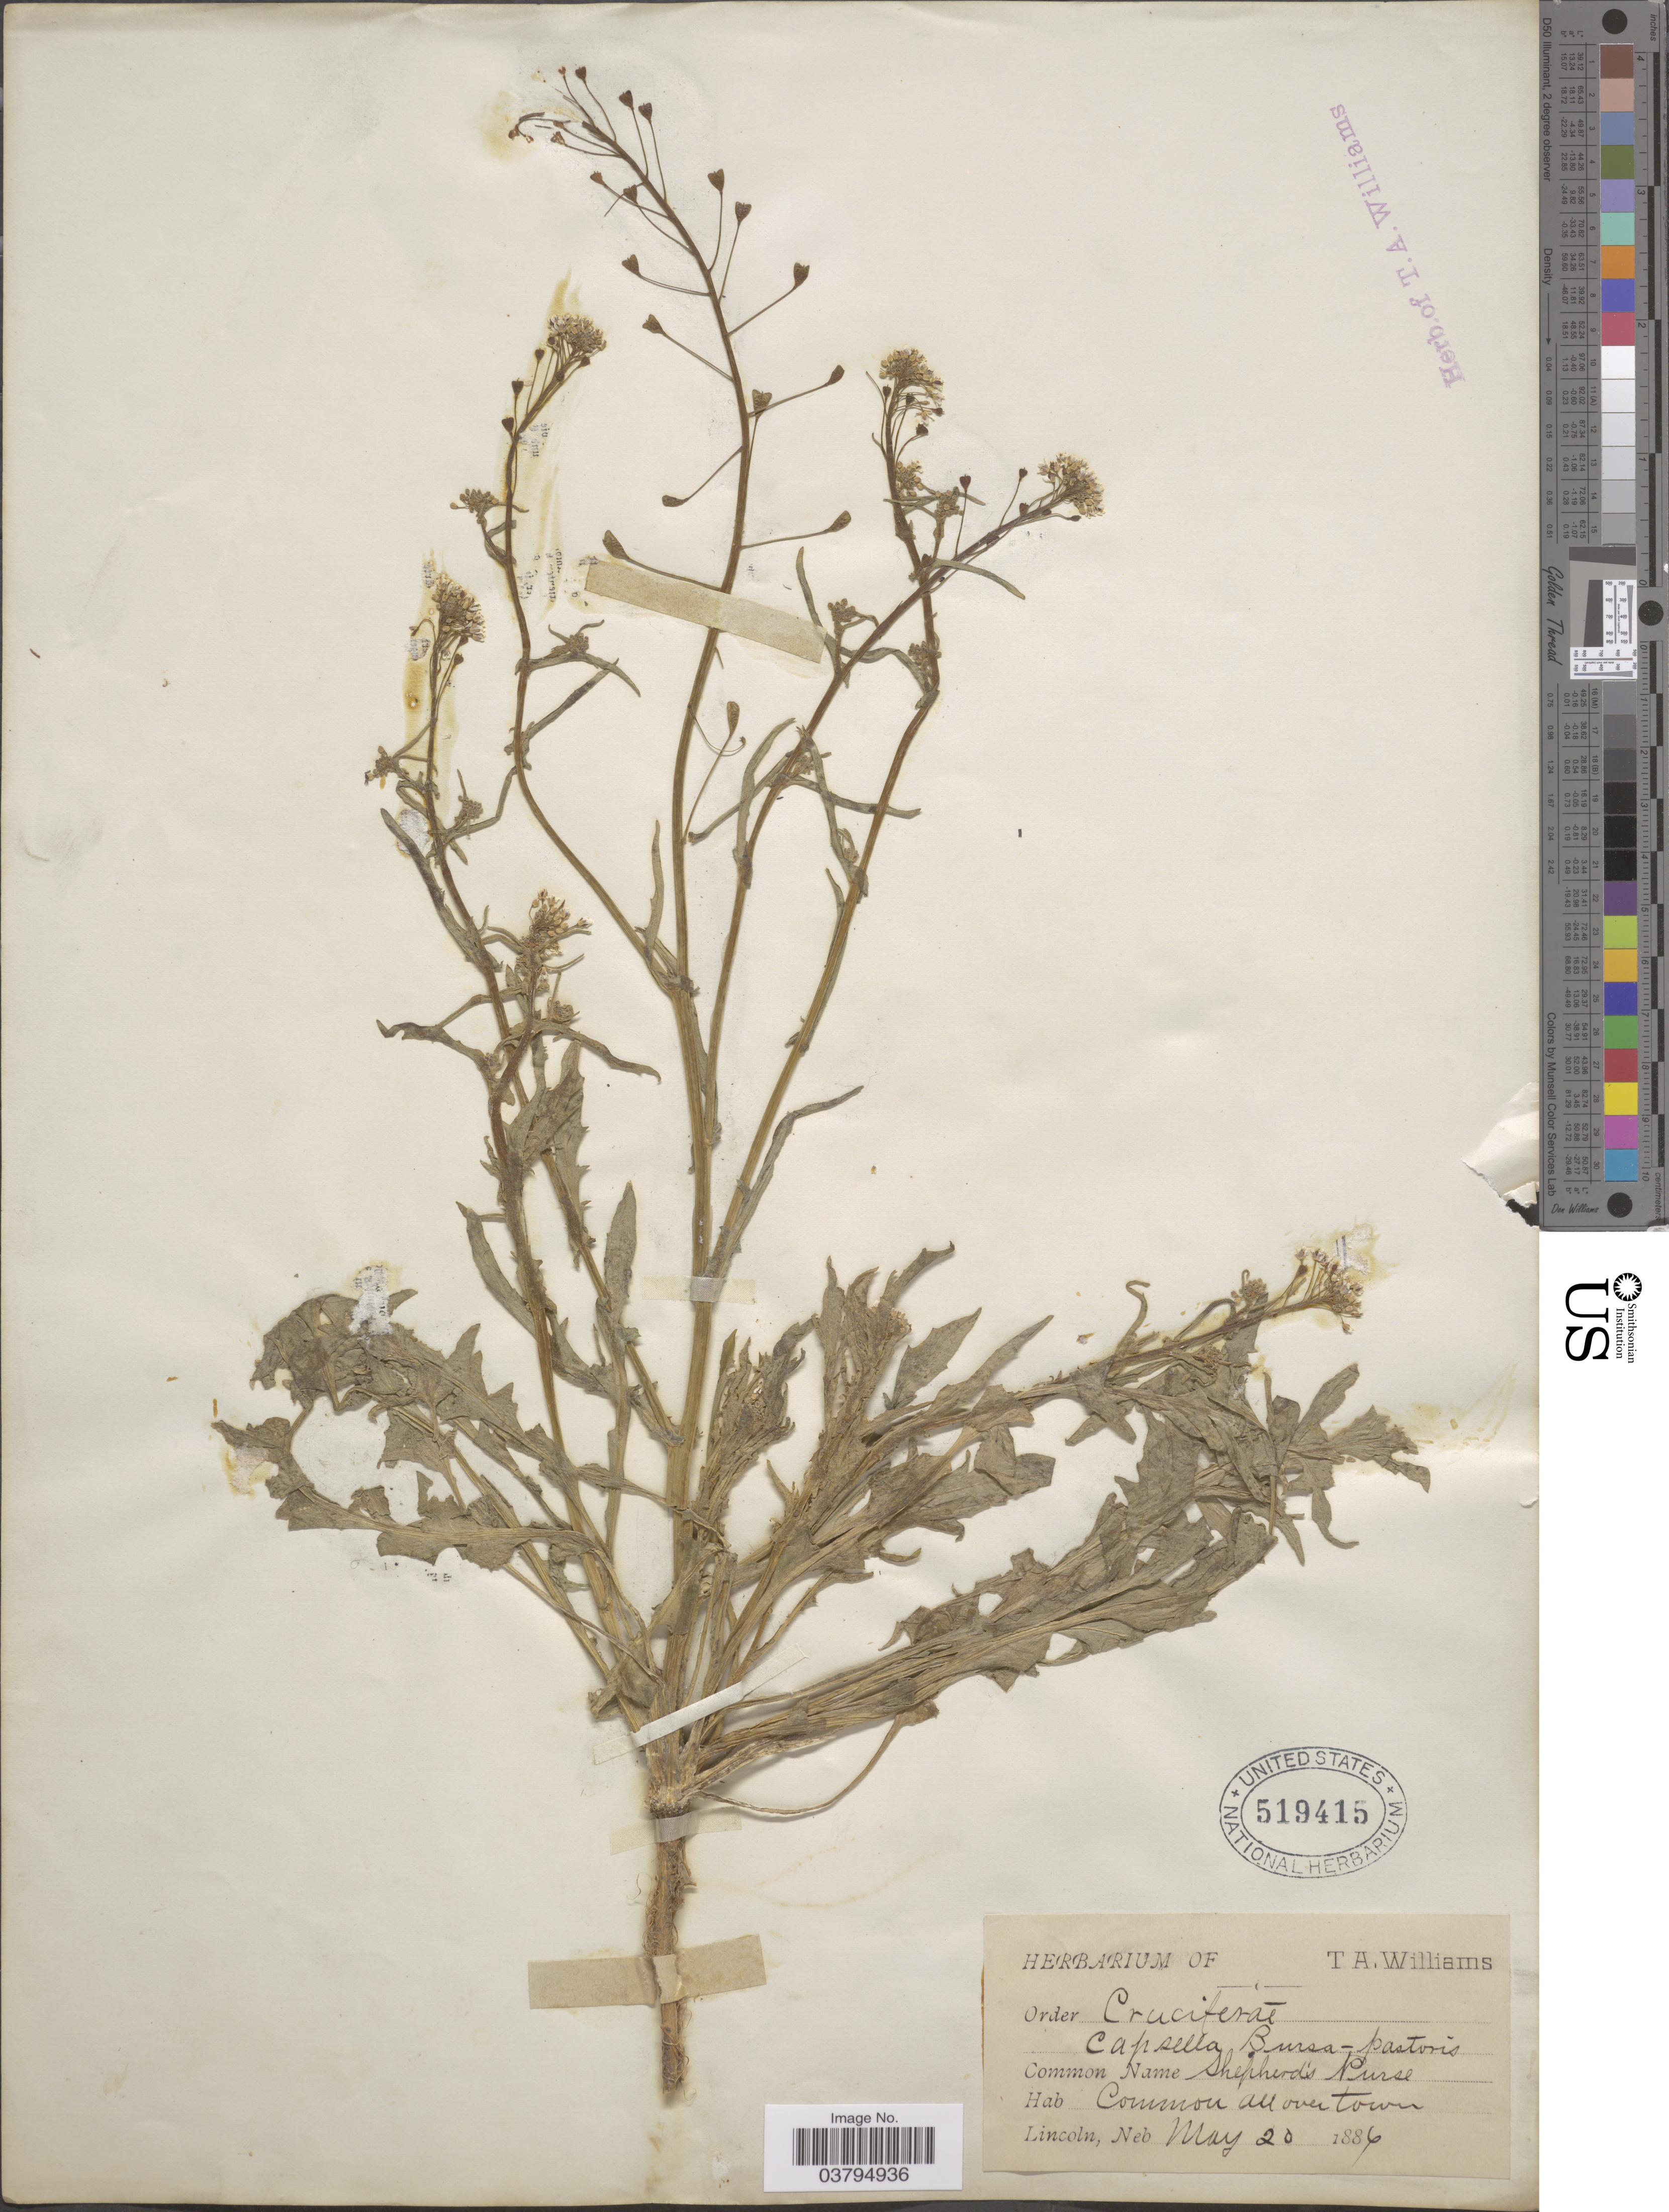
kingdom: Plantae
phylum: Tracheophyta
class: Magnoliopsida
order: Brassicales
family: Brassicaceae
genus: Capsella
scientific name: Capsella bursa-pastoris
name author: (L.) Medik.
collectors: T. A. Williams (herbarium)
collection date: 1886-05-20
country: United States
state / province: Nebraska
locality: All over town.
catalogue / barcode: US 519415